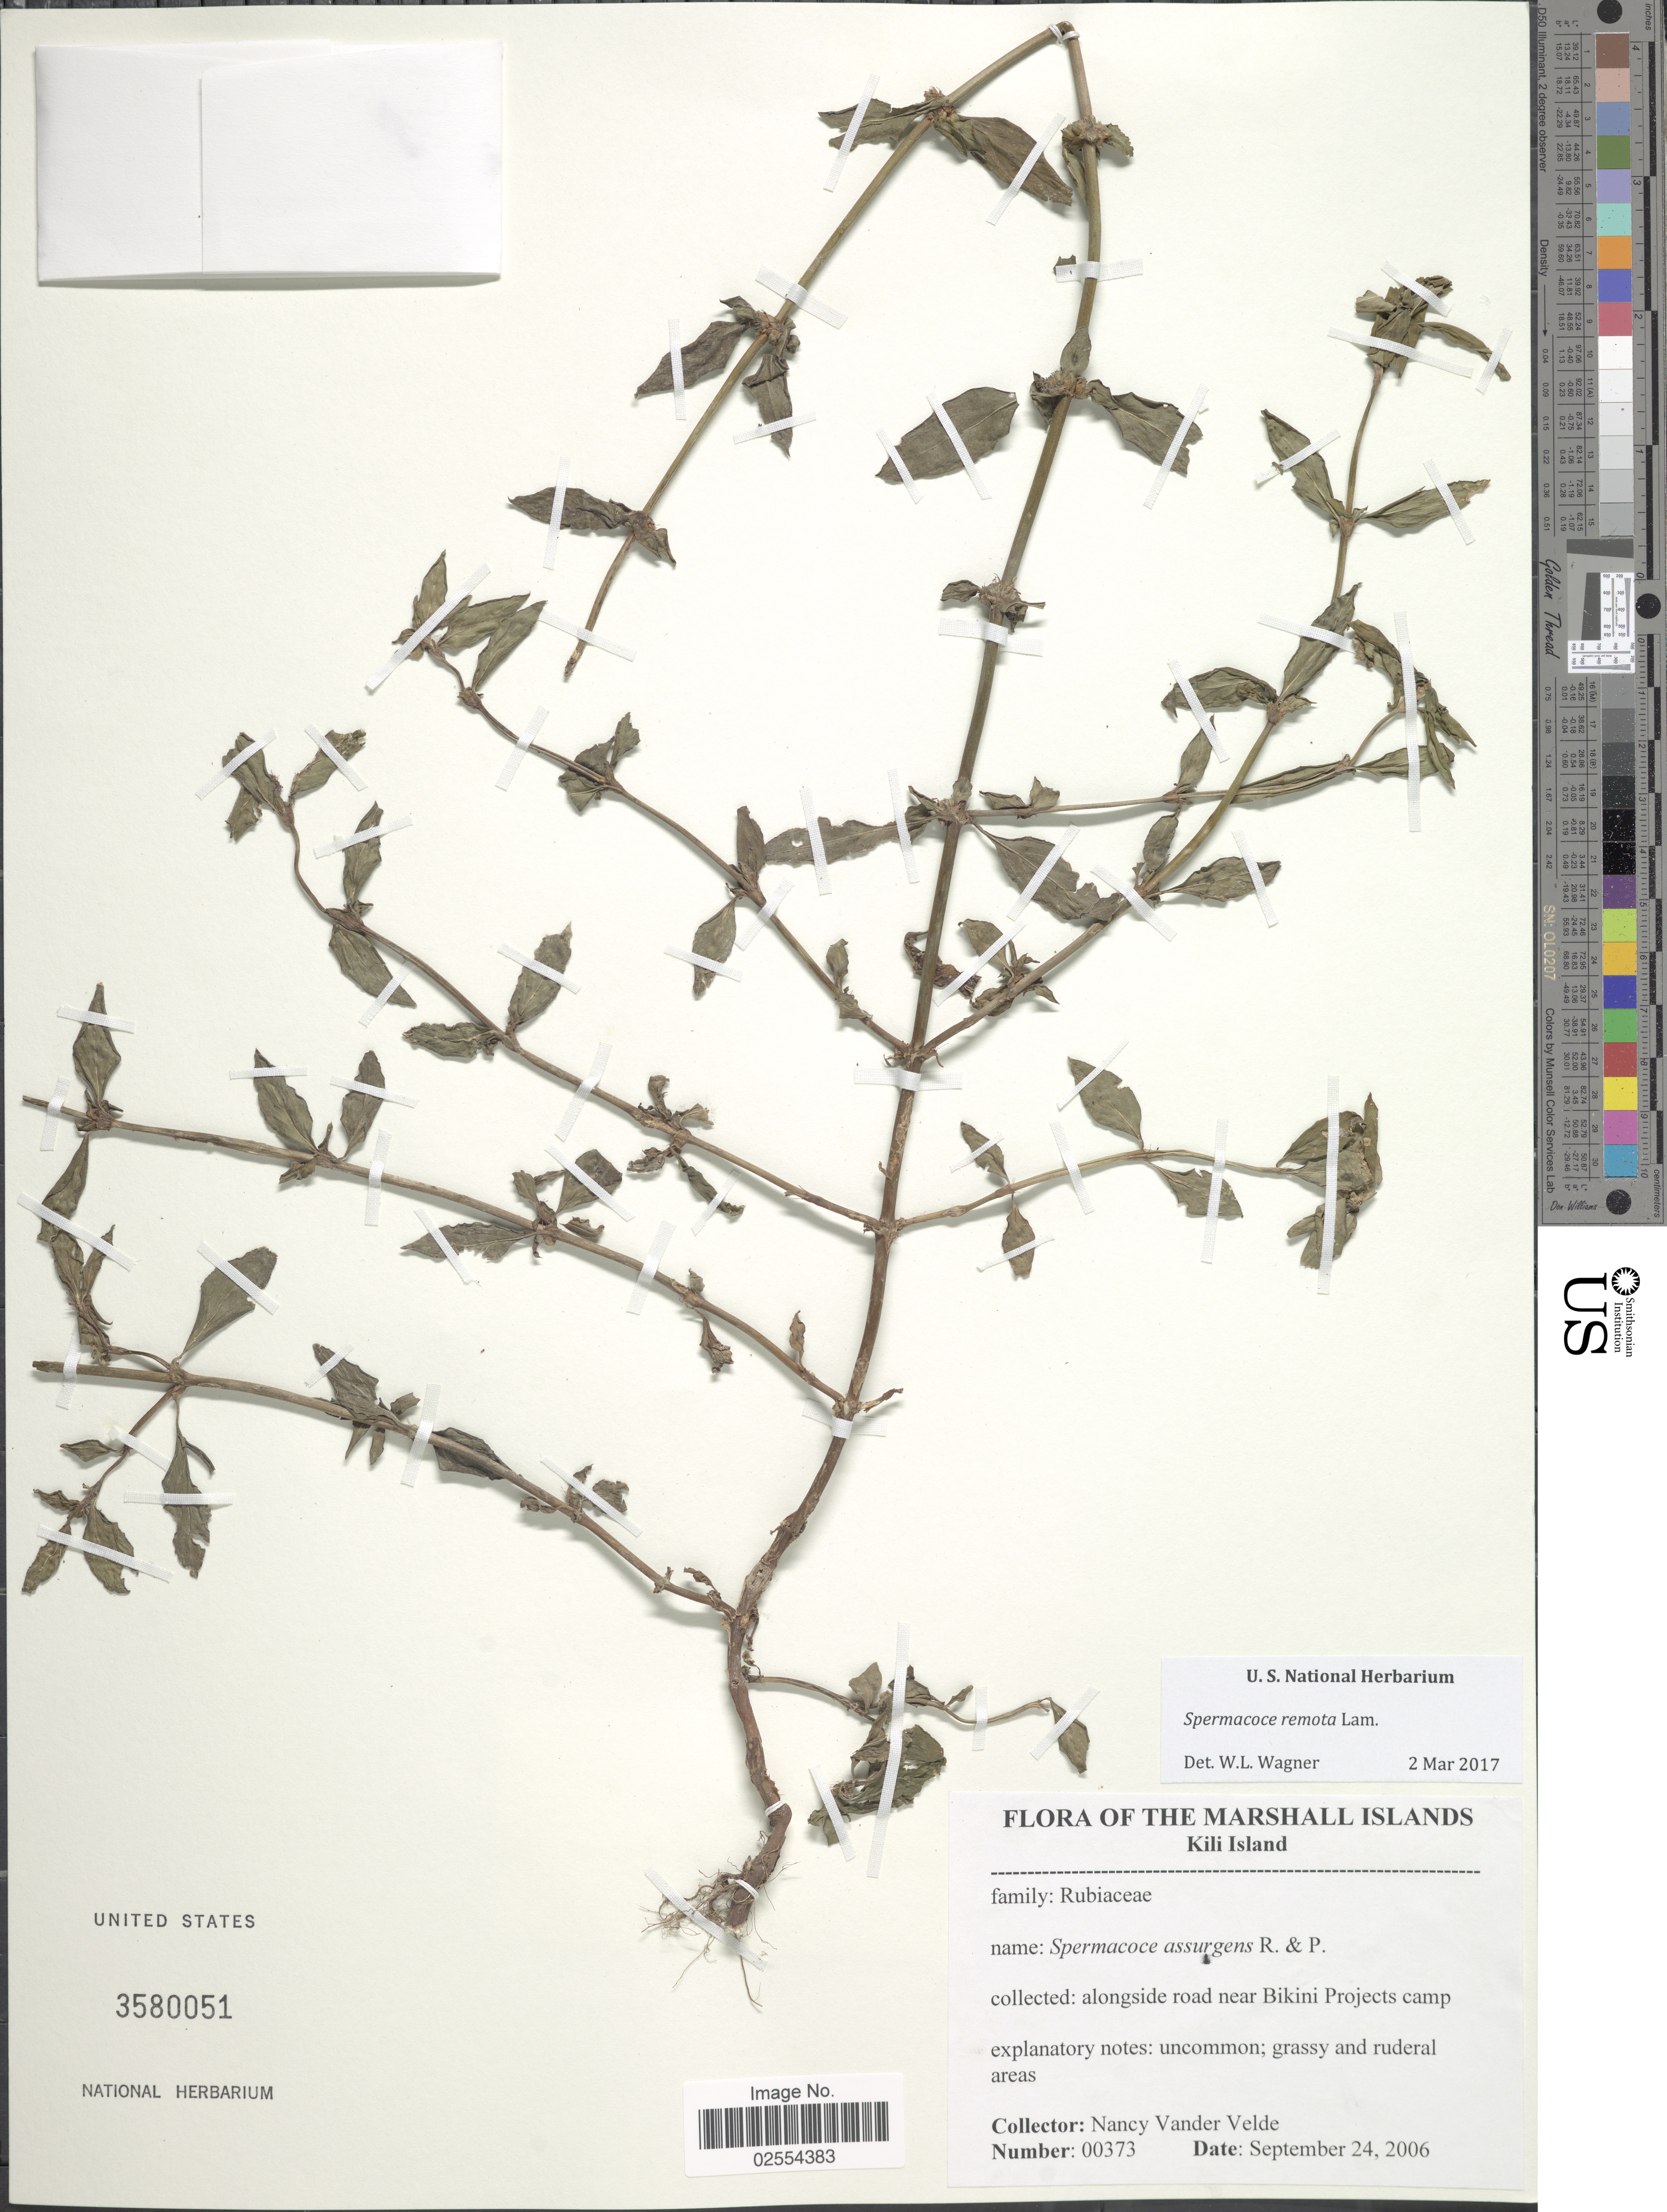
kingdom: Plantae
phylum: Tracheophyta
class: Magnoliopsida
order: Gentianales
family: Rubiaceae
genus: Spermacoce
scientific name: Spermacoce remota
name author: Lam.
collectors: N. Vander Velde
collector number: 00373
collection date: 2006-09-24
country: Marshall Islands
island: Kili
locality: Kili Islands, alongside road near Bikini Projects camp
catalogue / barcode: US 3580051